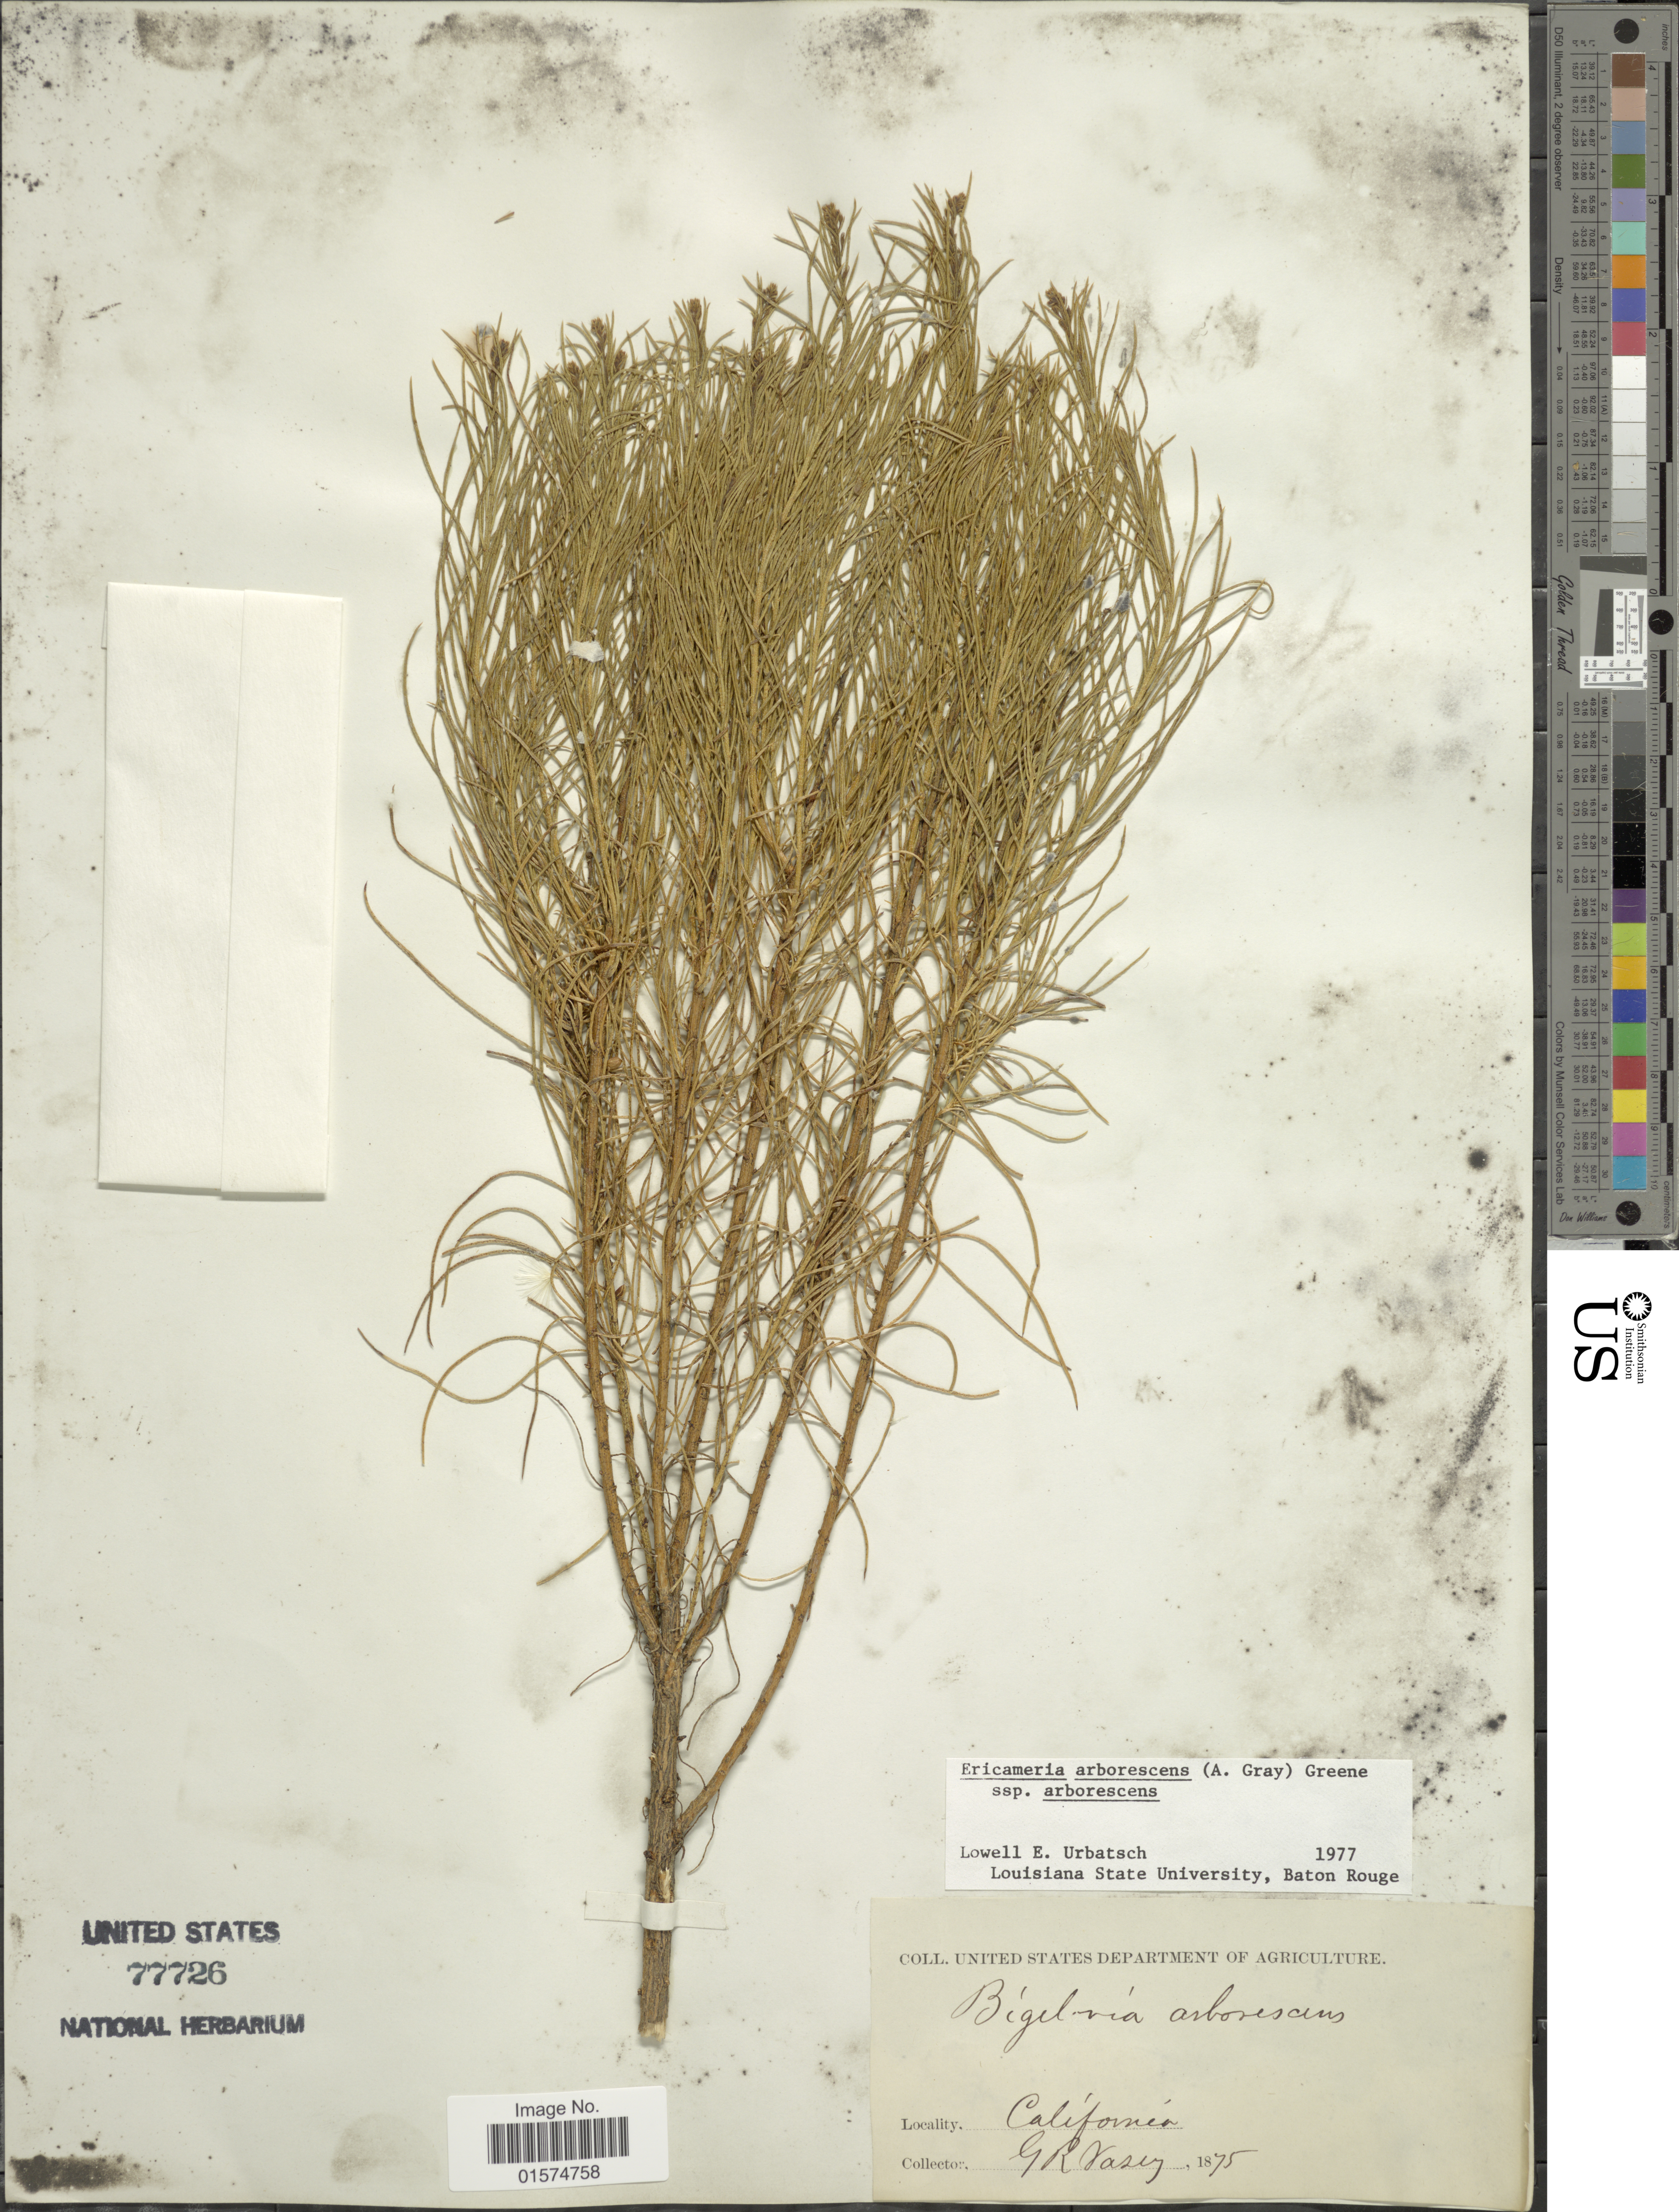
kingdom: Plantae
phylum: Tracheophyta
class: Magnoliopsida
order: Asterales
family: Asteraceae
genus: Ericameria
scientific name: Ericameria arborescens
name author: (A. Gray) Greene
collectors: G. R. Vasey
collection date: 1875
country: United States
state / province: California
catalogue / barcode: US 77726